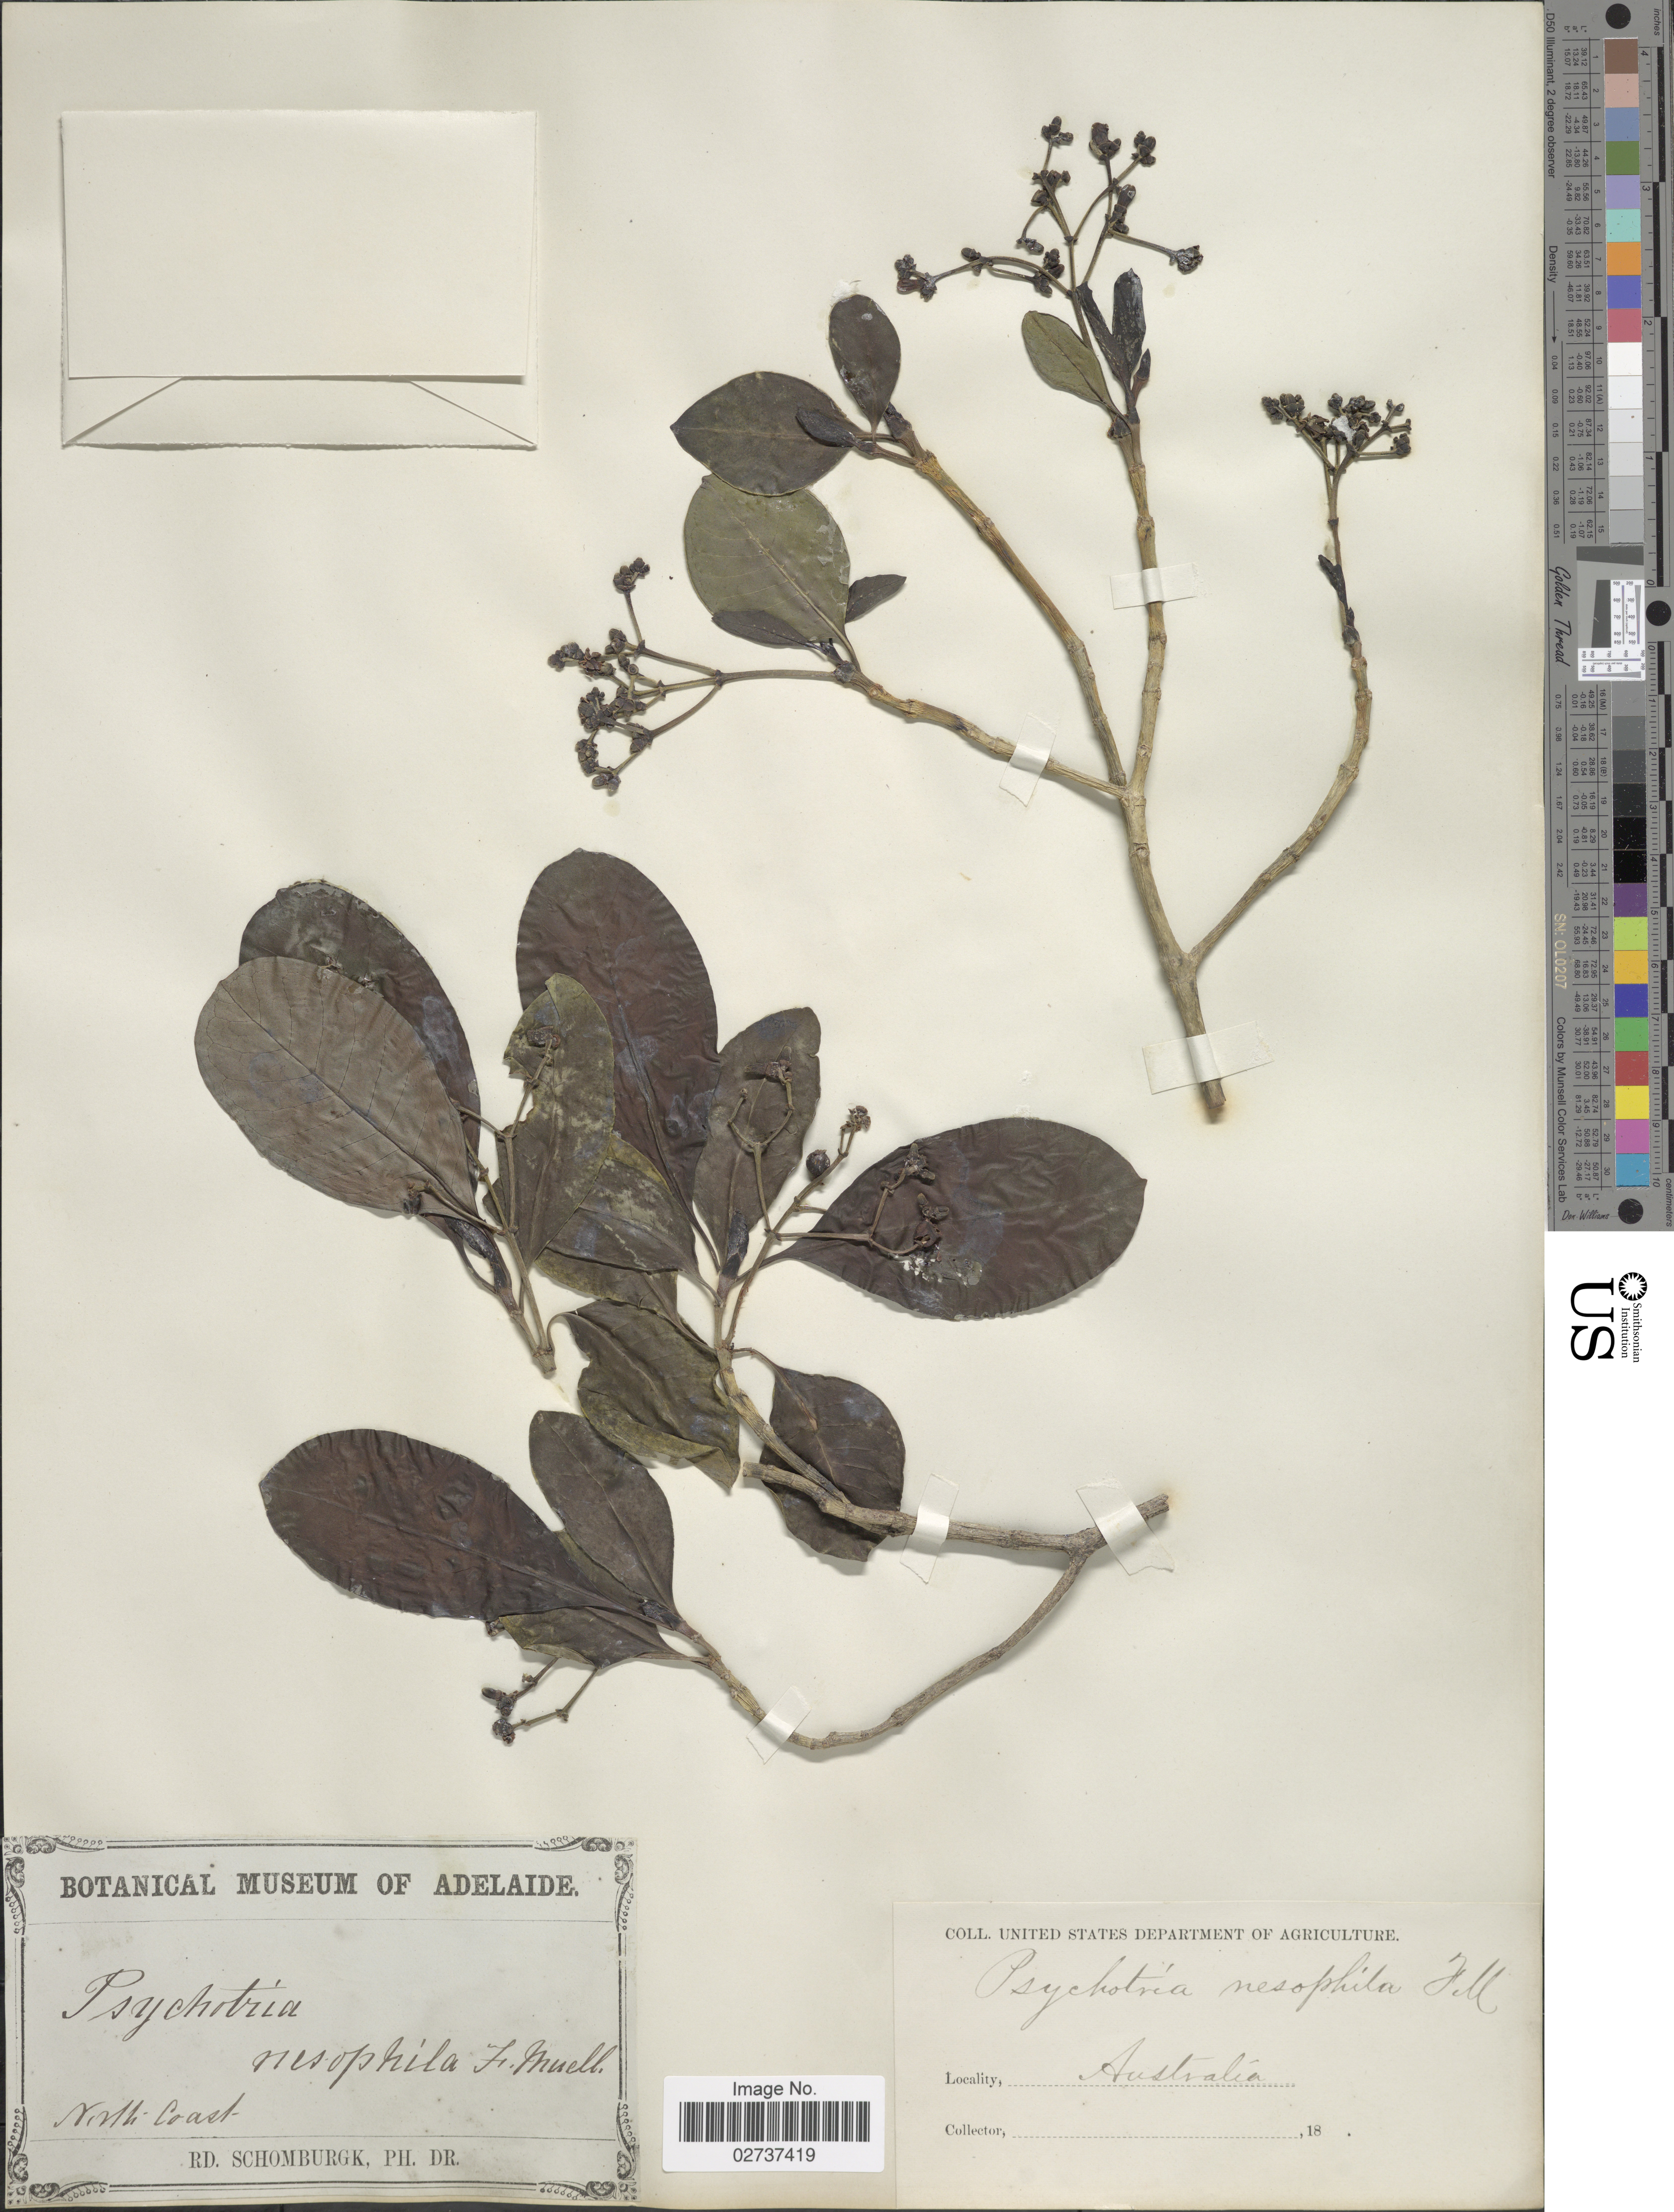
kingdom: Plantae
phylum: Tracheophyta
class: Magnoliopsida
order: Gentianales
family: Rubiaceae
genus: Psychotria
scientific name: Psychotria nesophila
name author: F. Muell.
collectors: M. R. Schomburgk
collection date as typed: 18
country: Australia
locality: North Coast